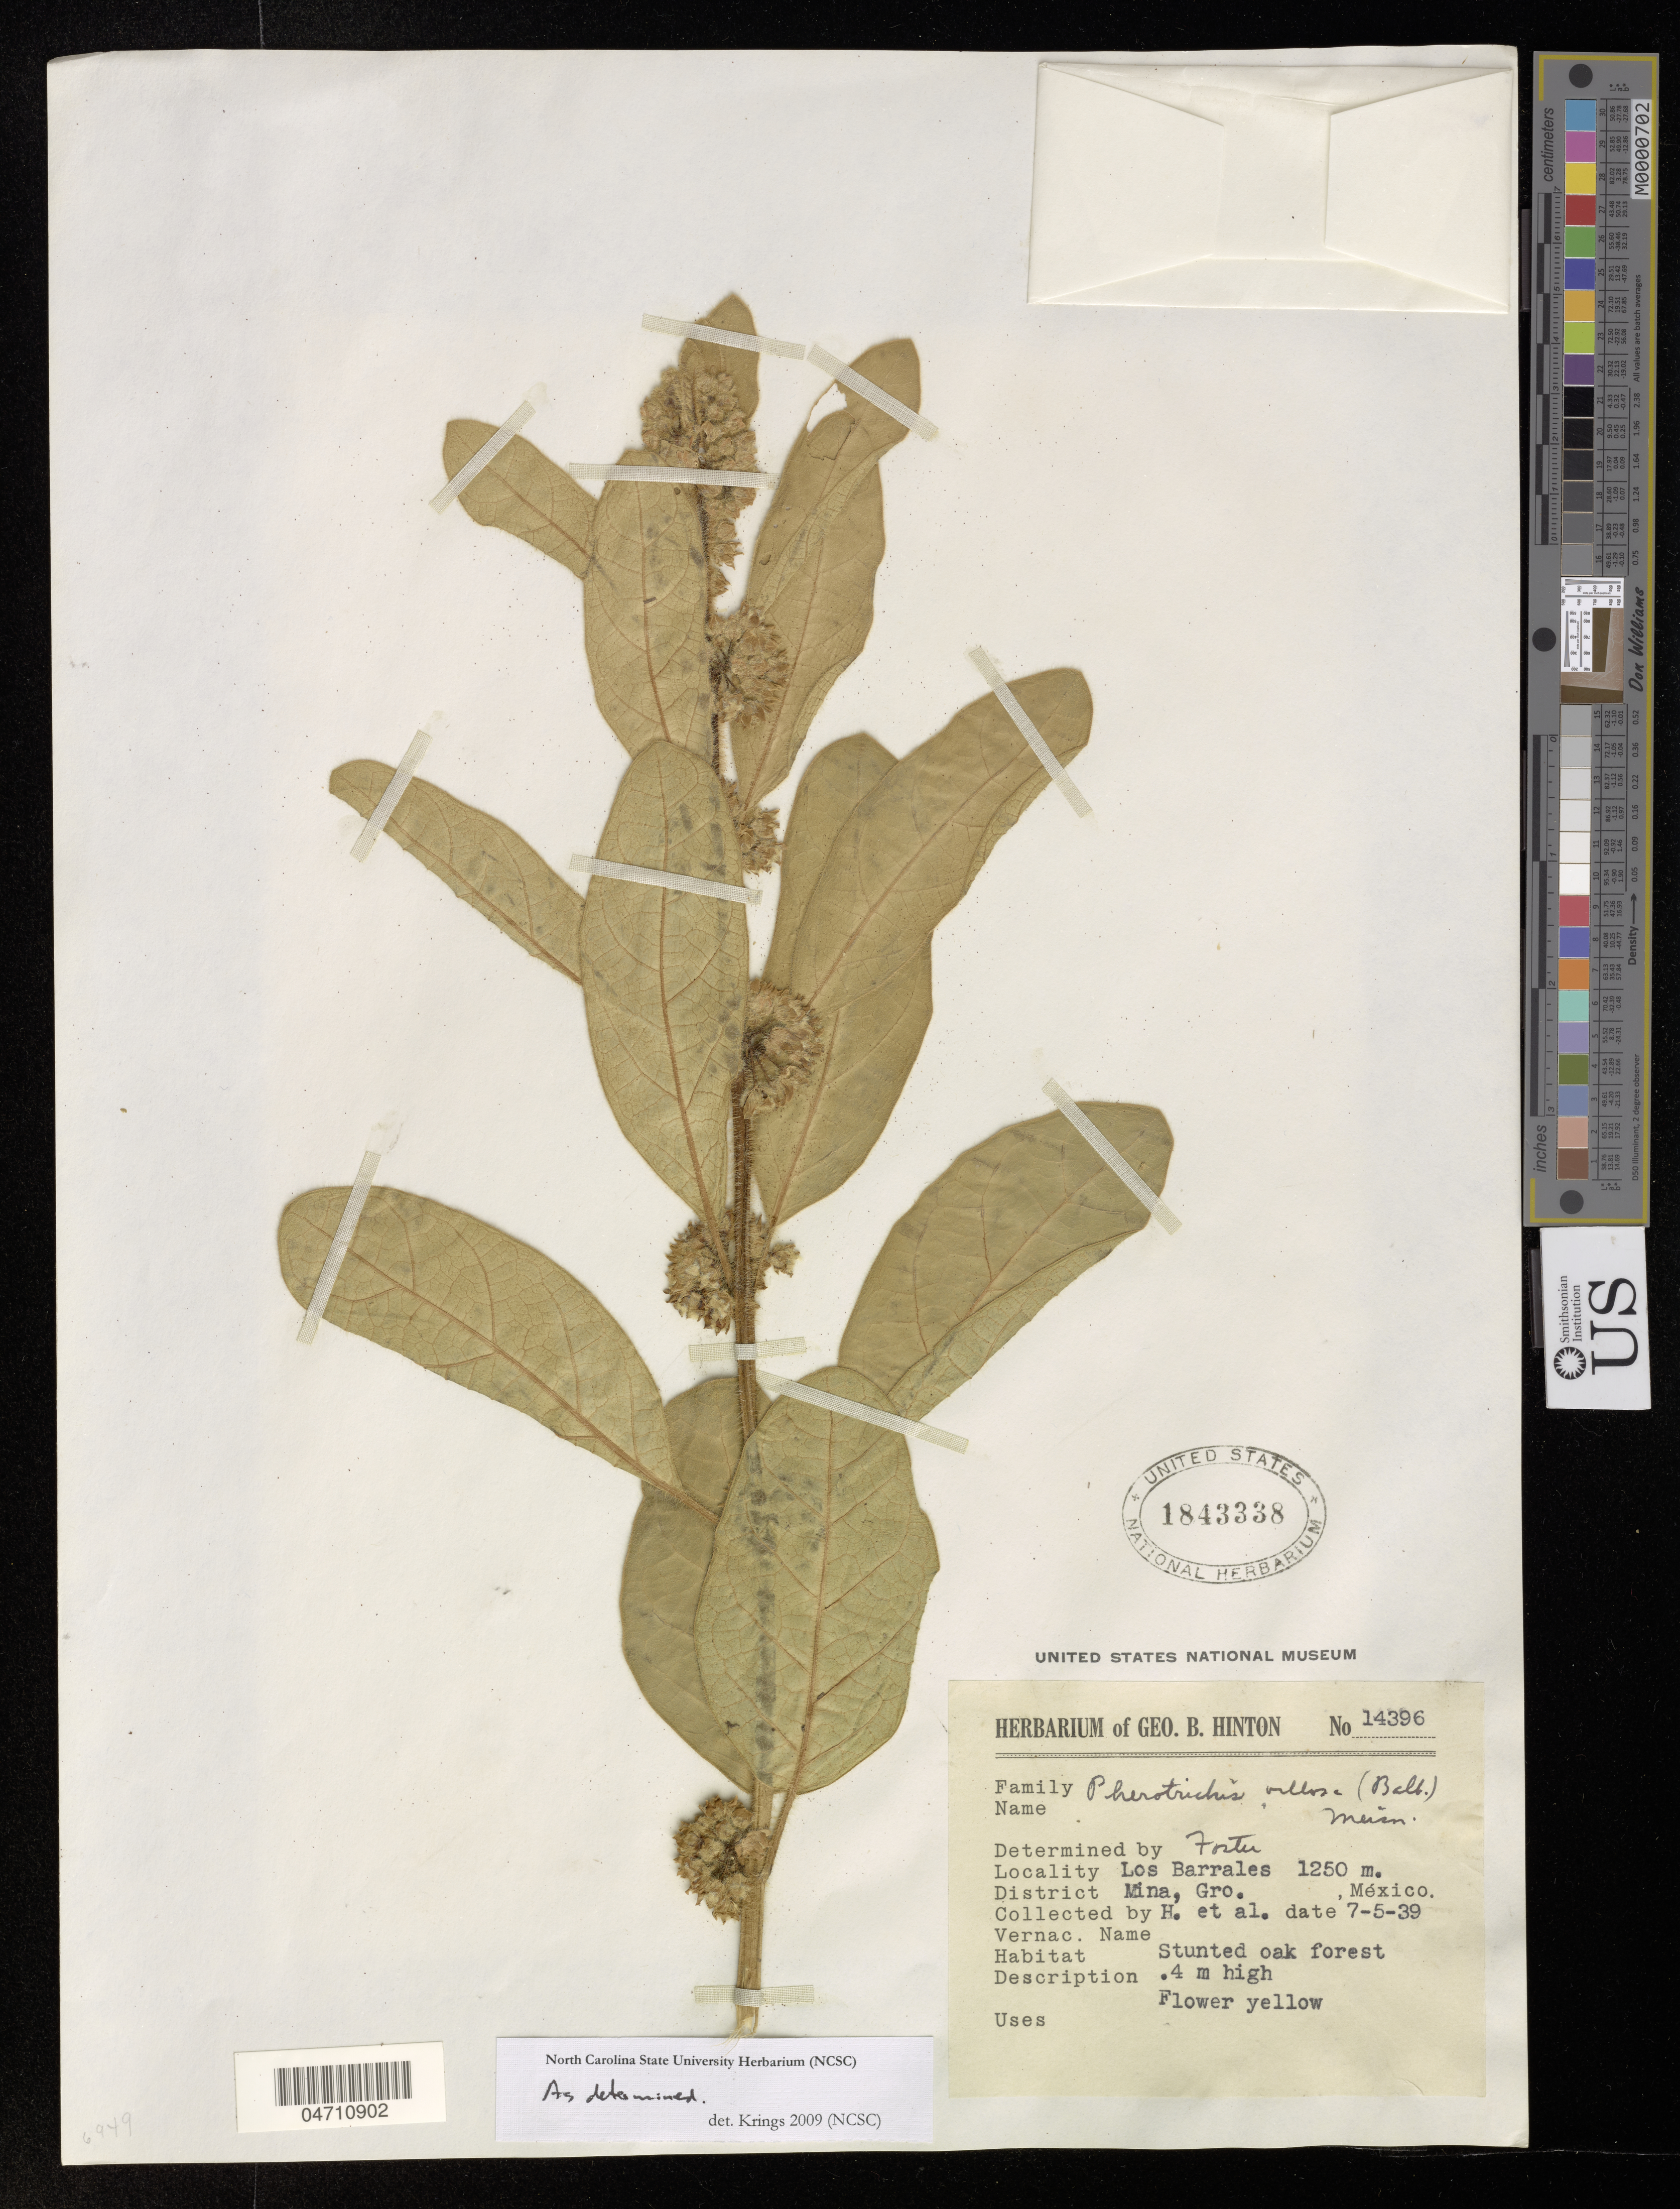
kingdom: Plantae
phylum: Tracheophyta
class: Magnoliopsida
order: Gentianales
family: Apocynaceae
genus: Pherotrichis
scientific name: Pherotrichis villosa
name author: (Schult.) Meisn.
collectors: G. B. Hinton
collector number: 14396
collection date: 1939-05-07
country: Mexico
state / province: Guerrero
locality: Los Barrales. District Mina.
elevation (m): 1250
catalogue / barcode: US 1843338